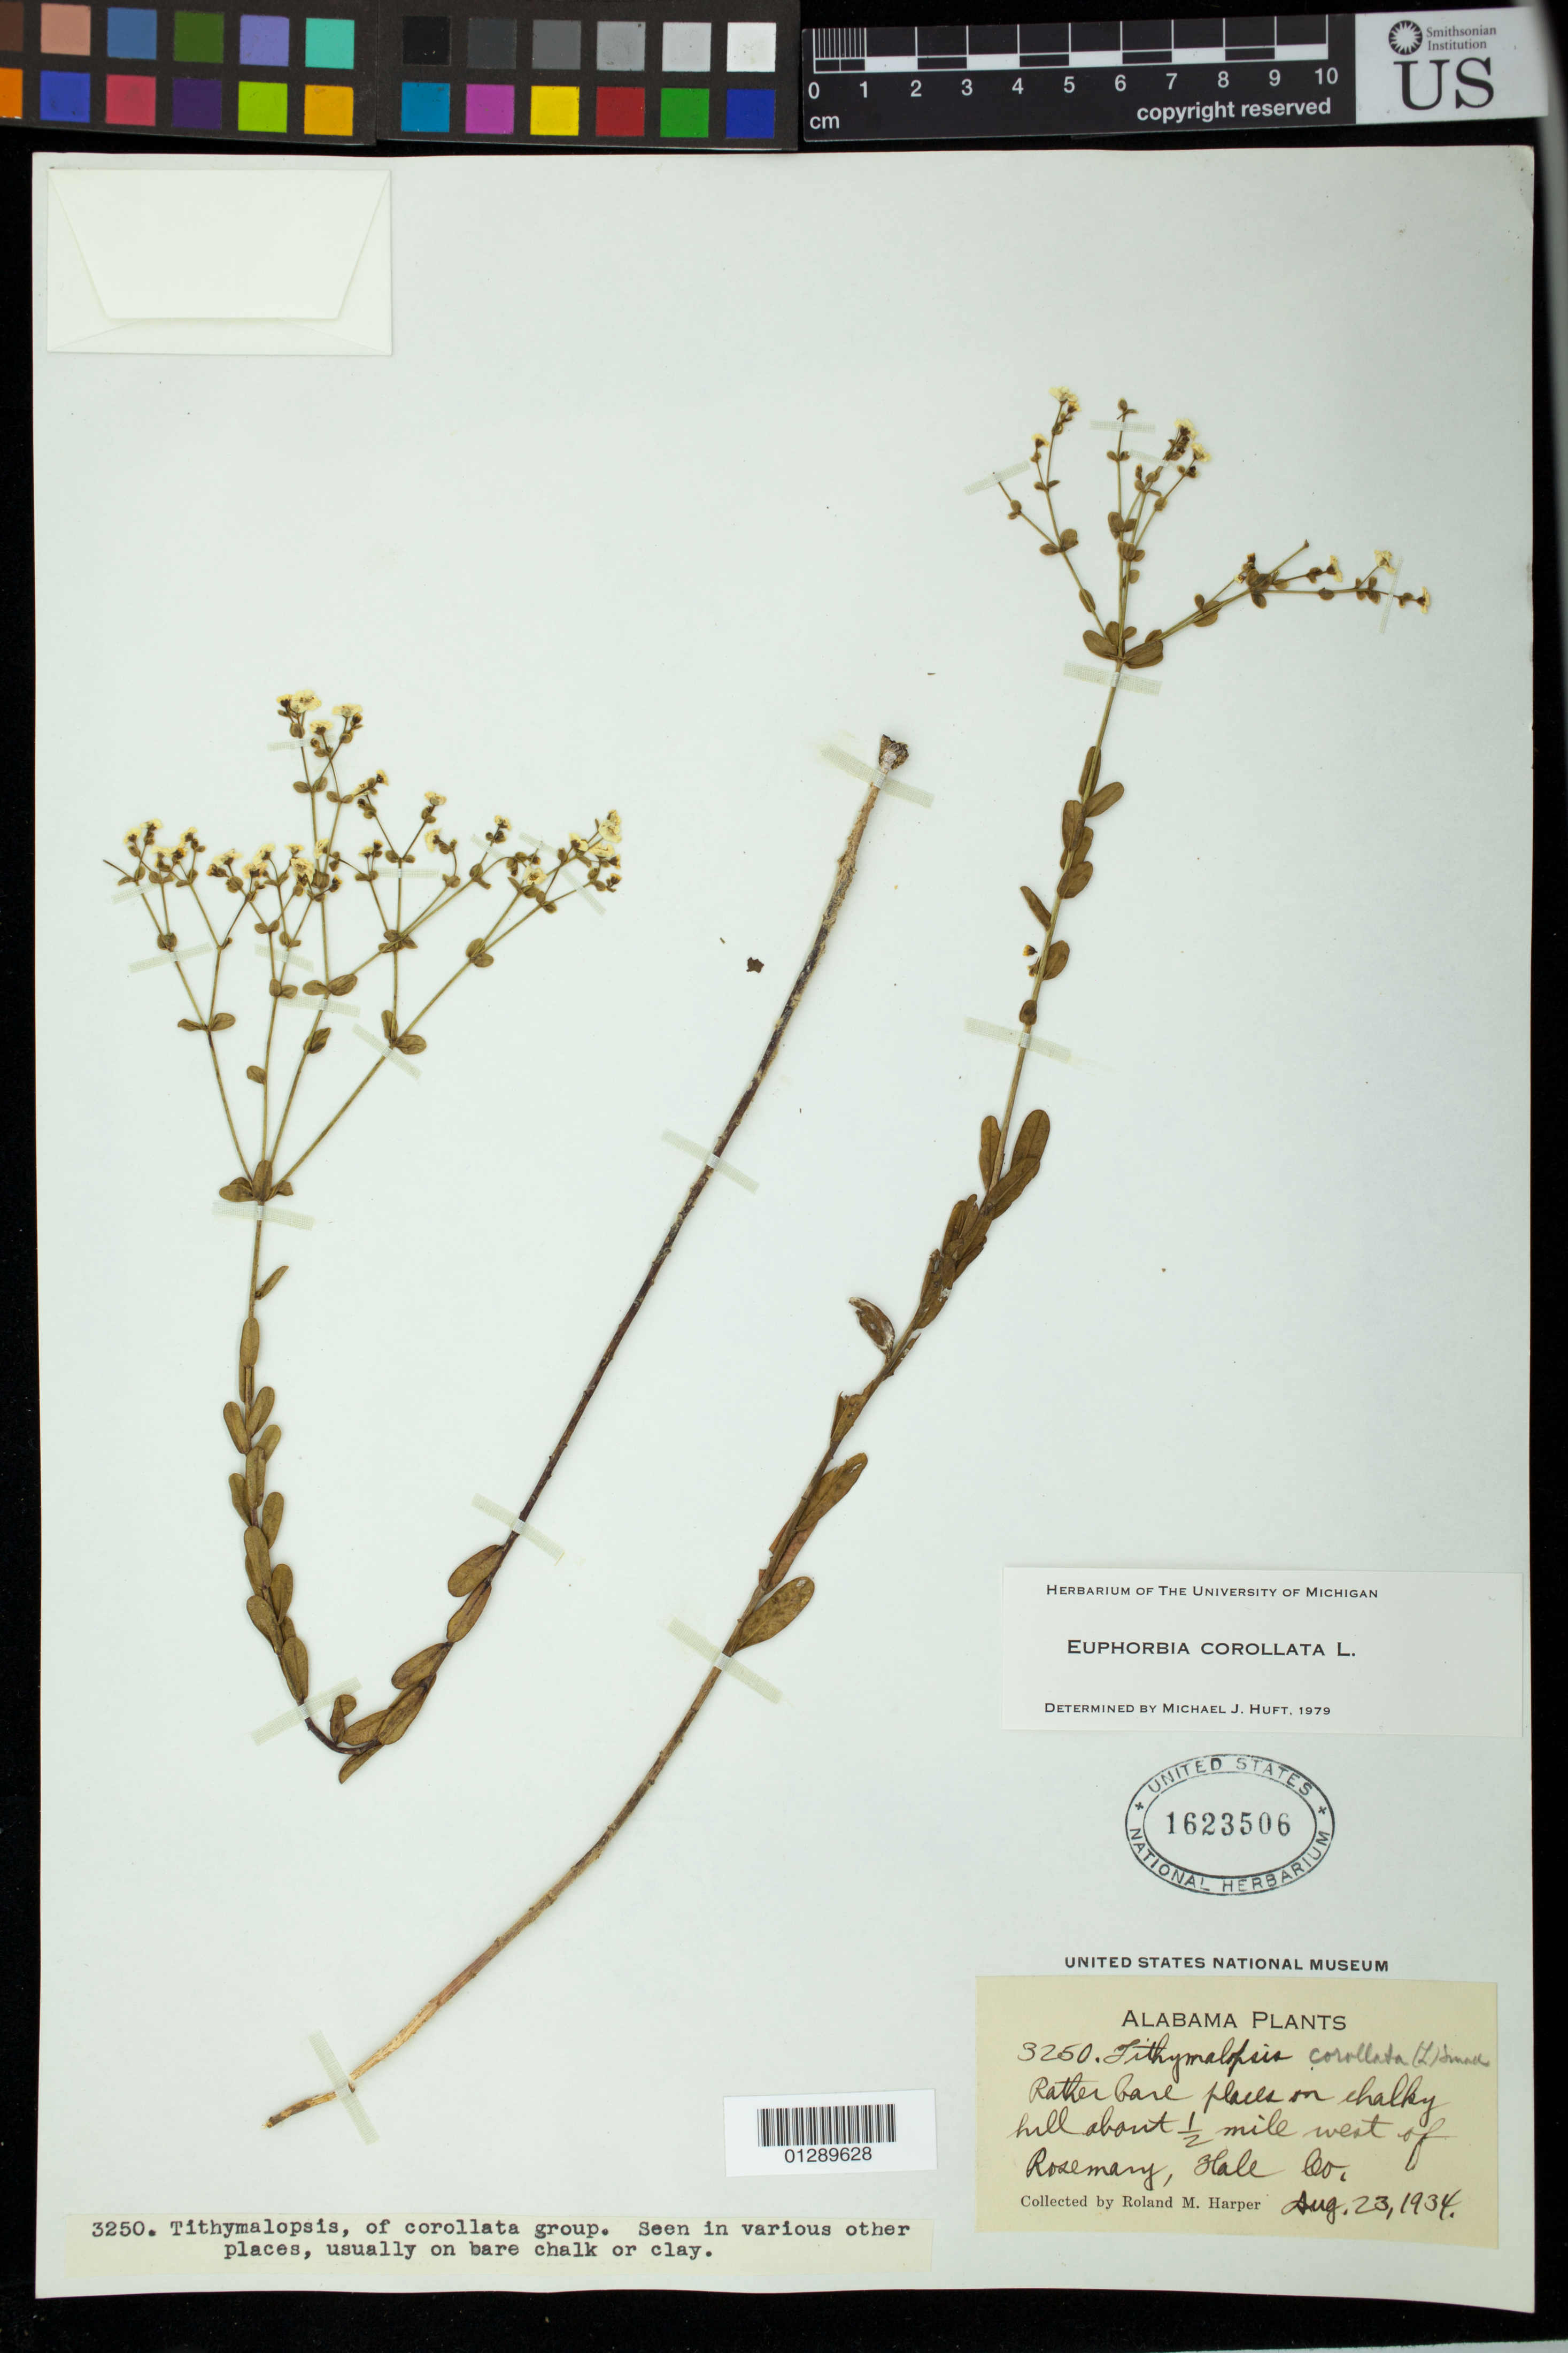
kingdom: Plantae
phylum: Tracheophyta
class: Magnoliopsida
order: Malpighiales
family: Euphorbiaceae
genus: Euphorbia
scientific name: Euphorbia corollata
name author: L.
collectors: R. M. Harper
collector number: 3250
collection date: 1934-08-23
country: United States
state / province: Alabama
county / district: Hale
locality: About 1/2 mile west of Rosemary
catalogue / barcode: US 1623506